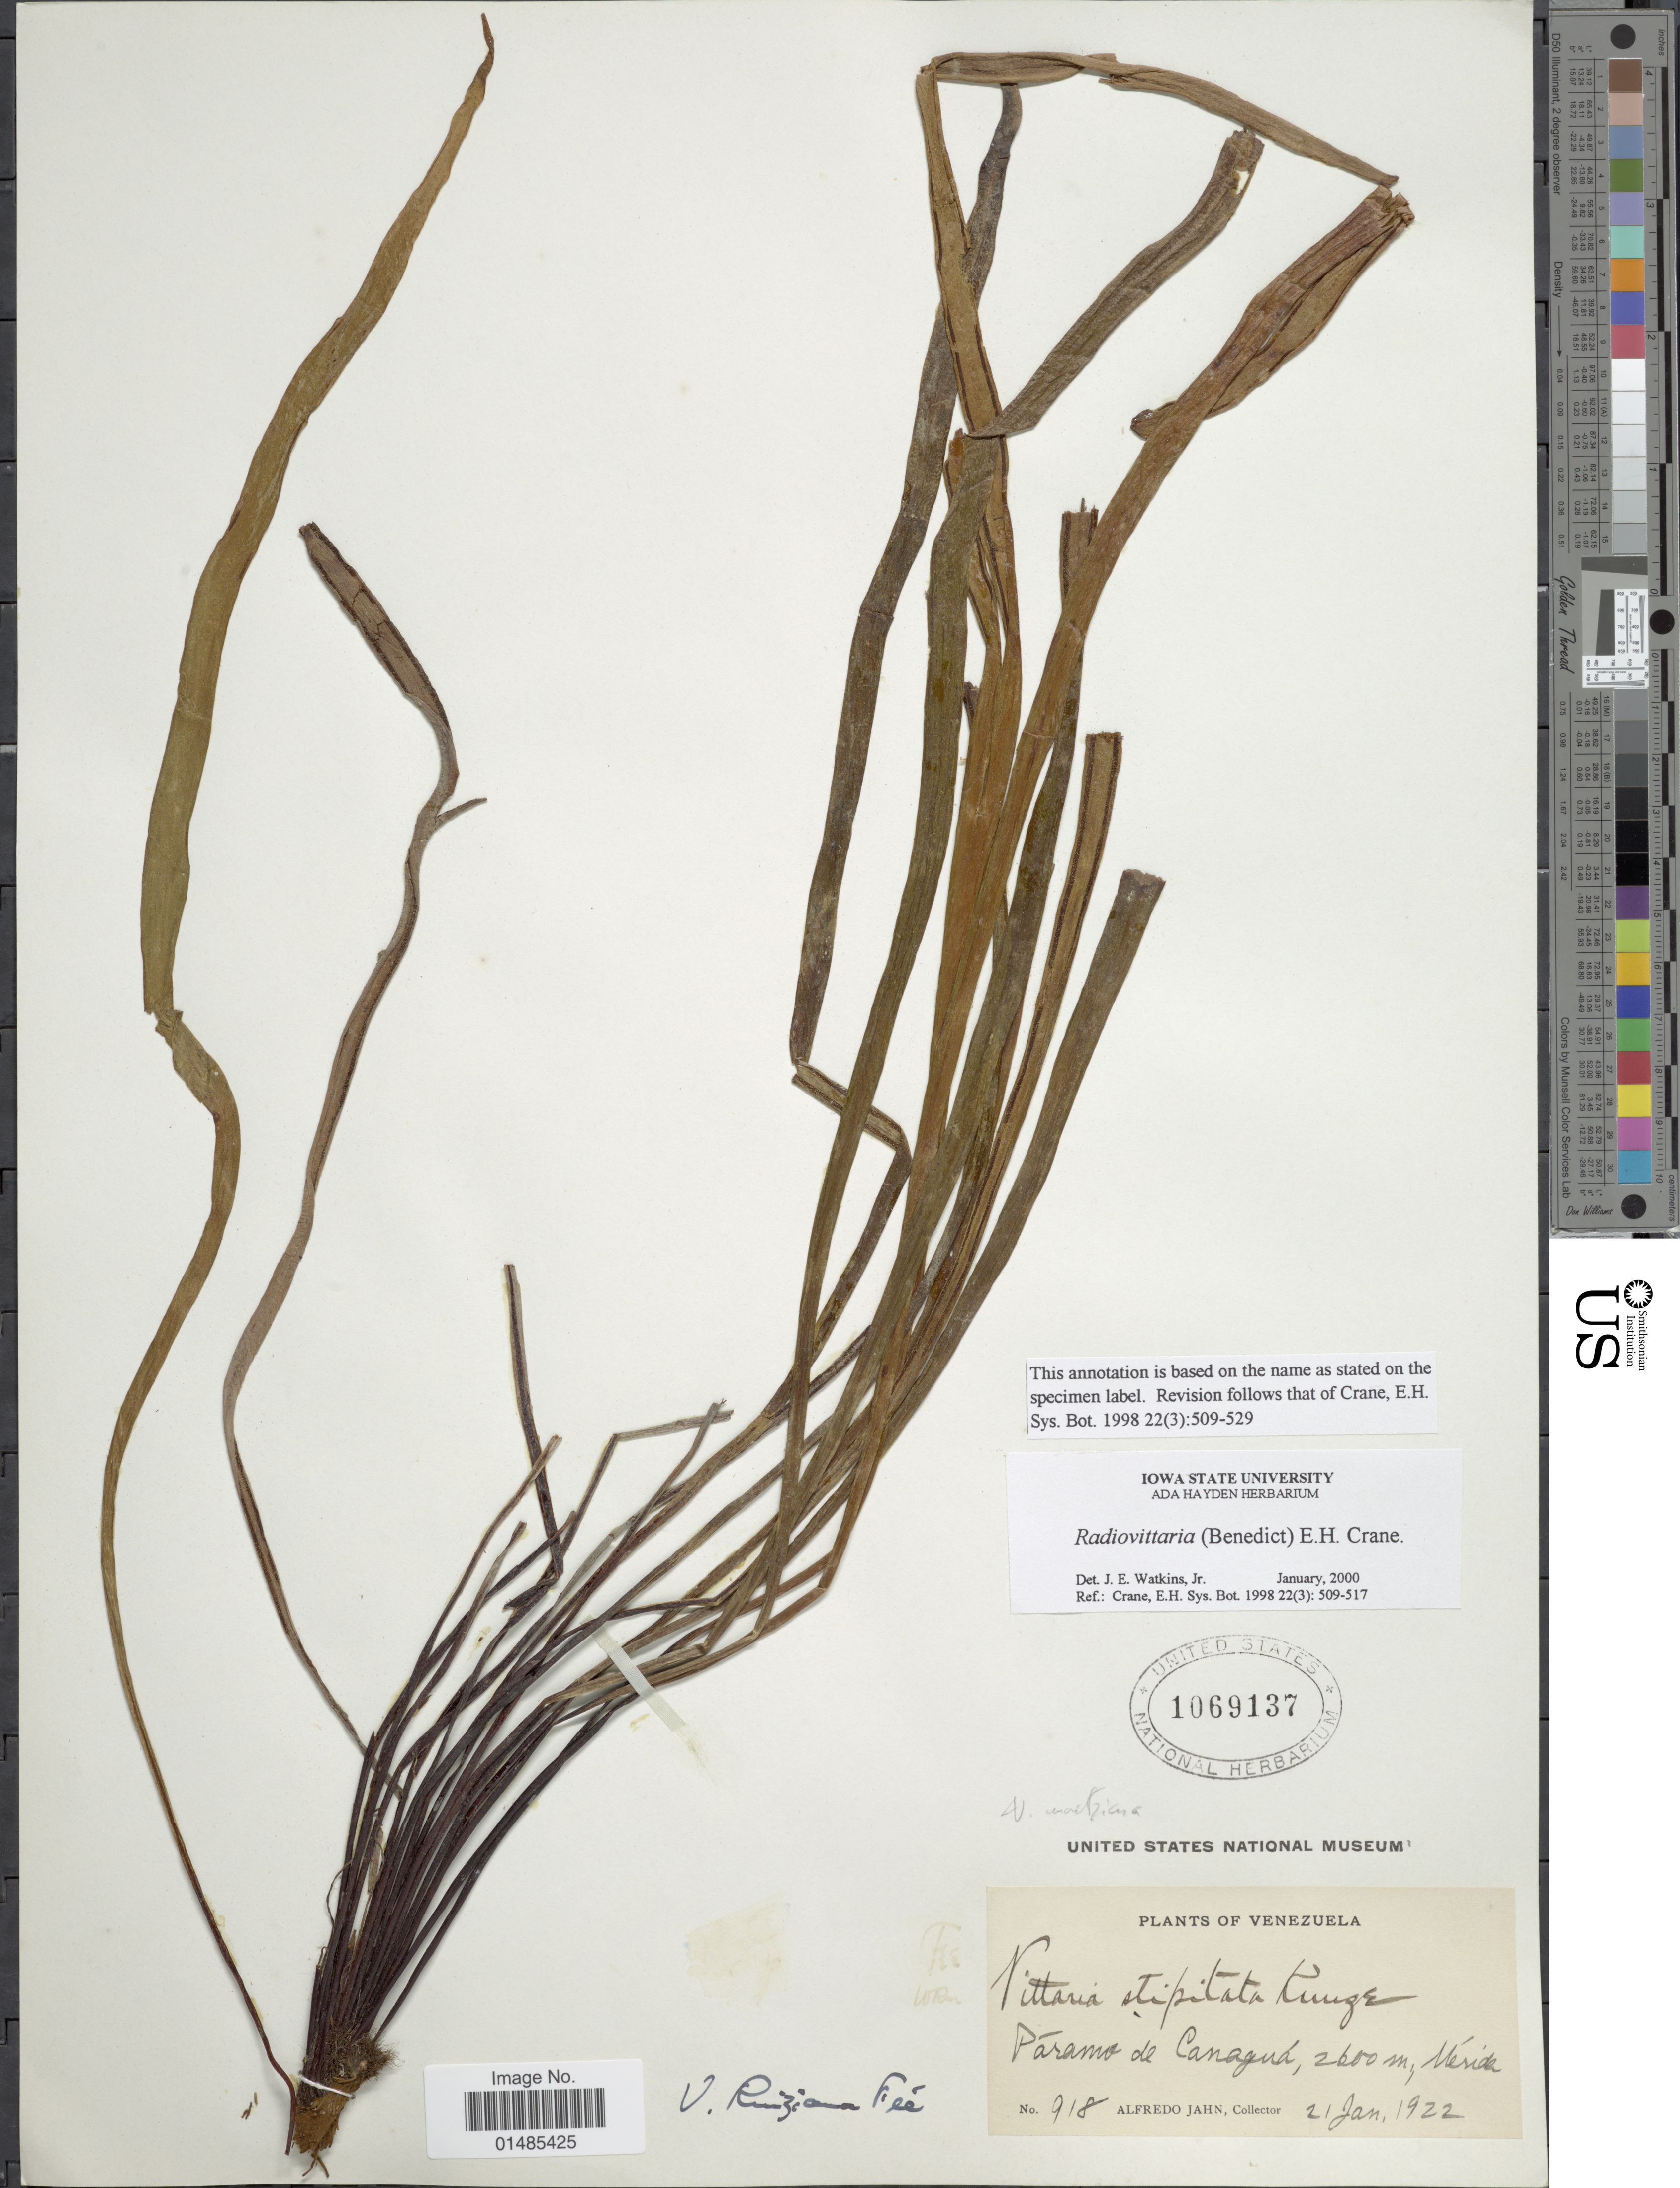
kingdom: Plantae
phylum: Tracheophyta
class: Polypodiopsida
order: Polypodiales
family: Pteridaceae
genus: Radiovittaria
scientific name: Radiovittaria moritziana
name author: (Mett.) E.H. Crane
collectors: A. Jahn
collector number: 918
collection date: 1922-01-21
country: Venezuela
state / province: Mérida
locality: Páramo de Canaguá.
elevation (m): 2600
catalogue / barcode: US 1069137